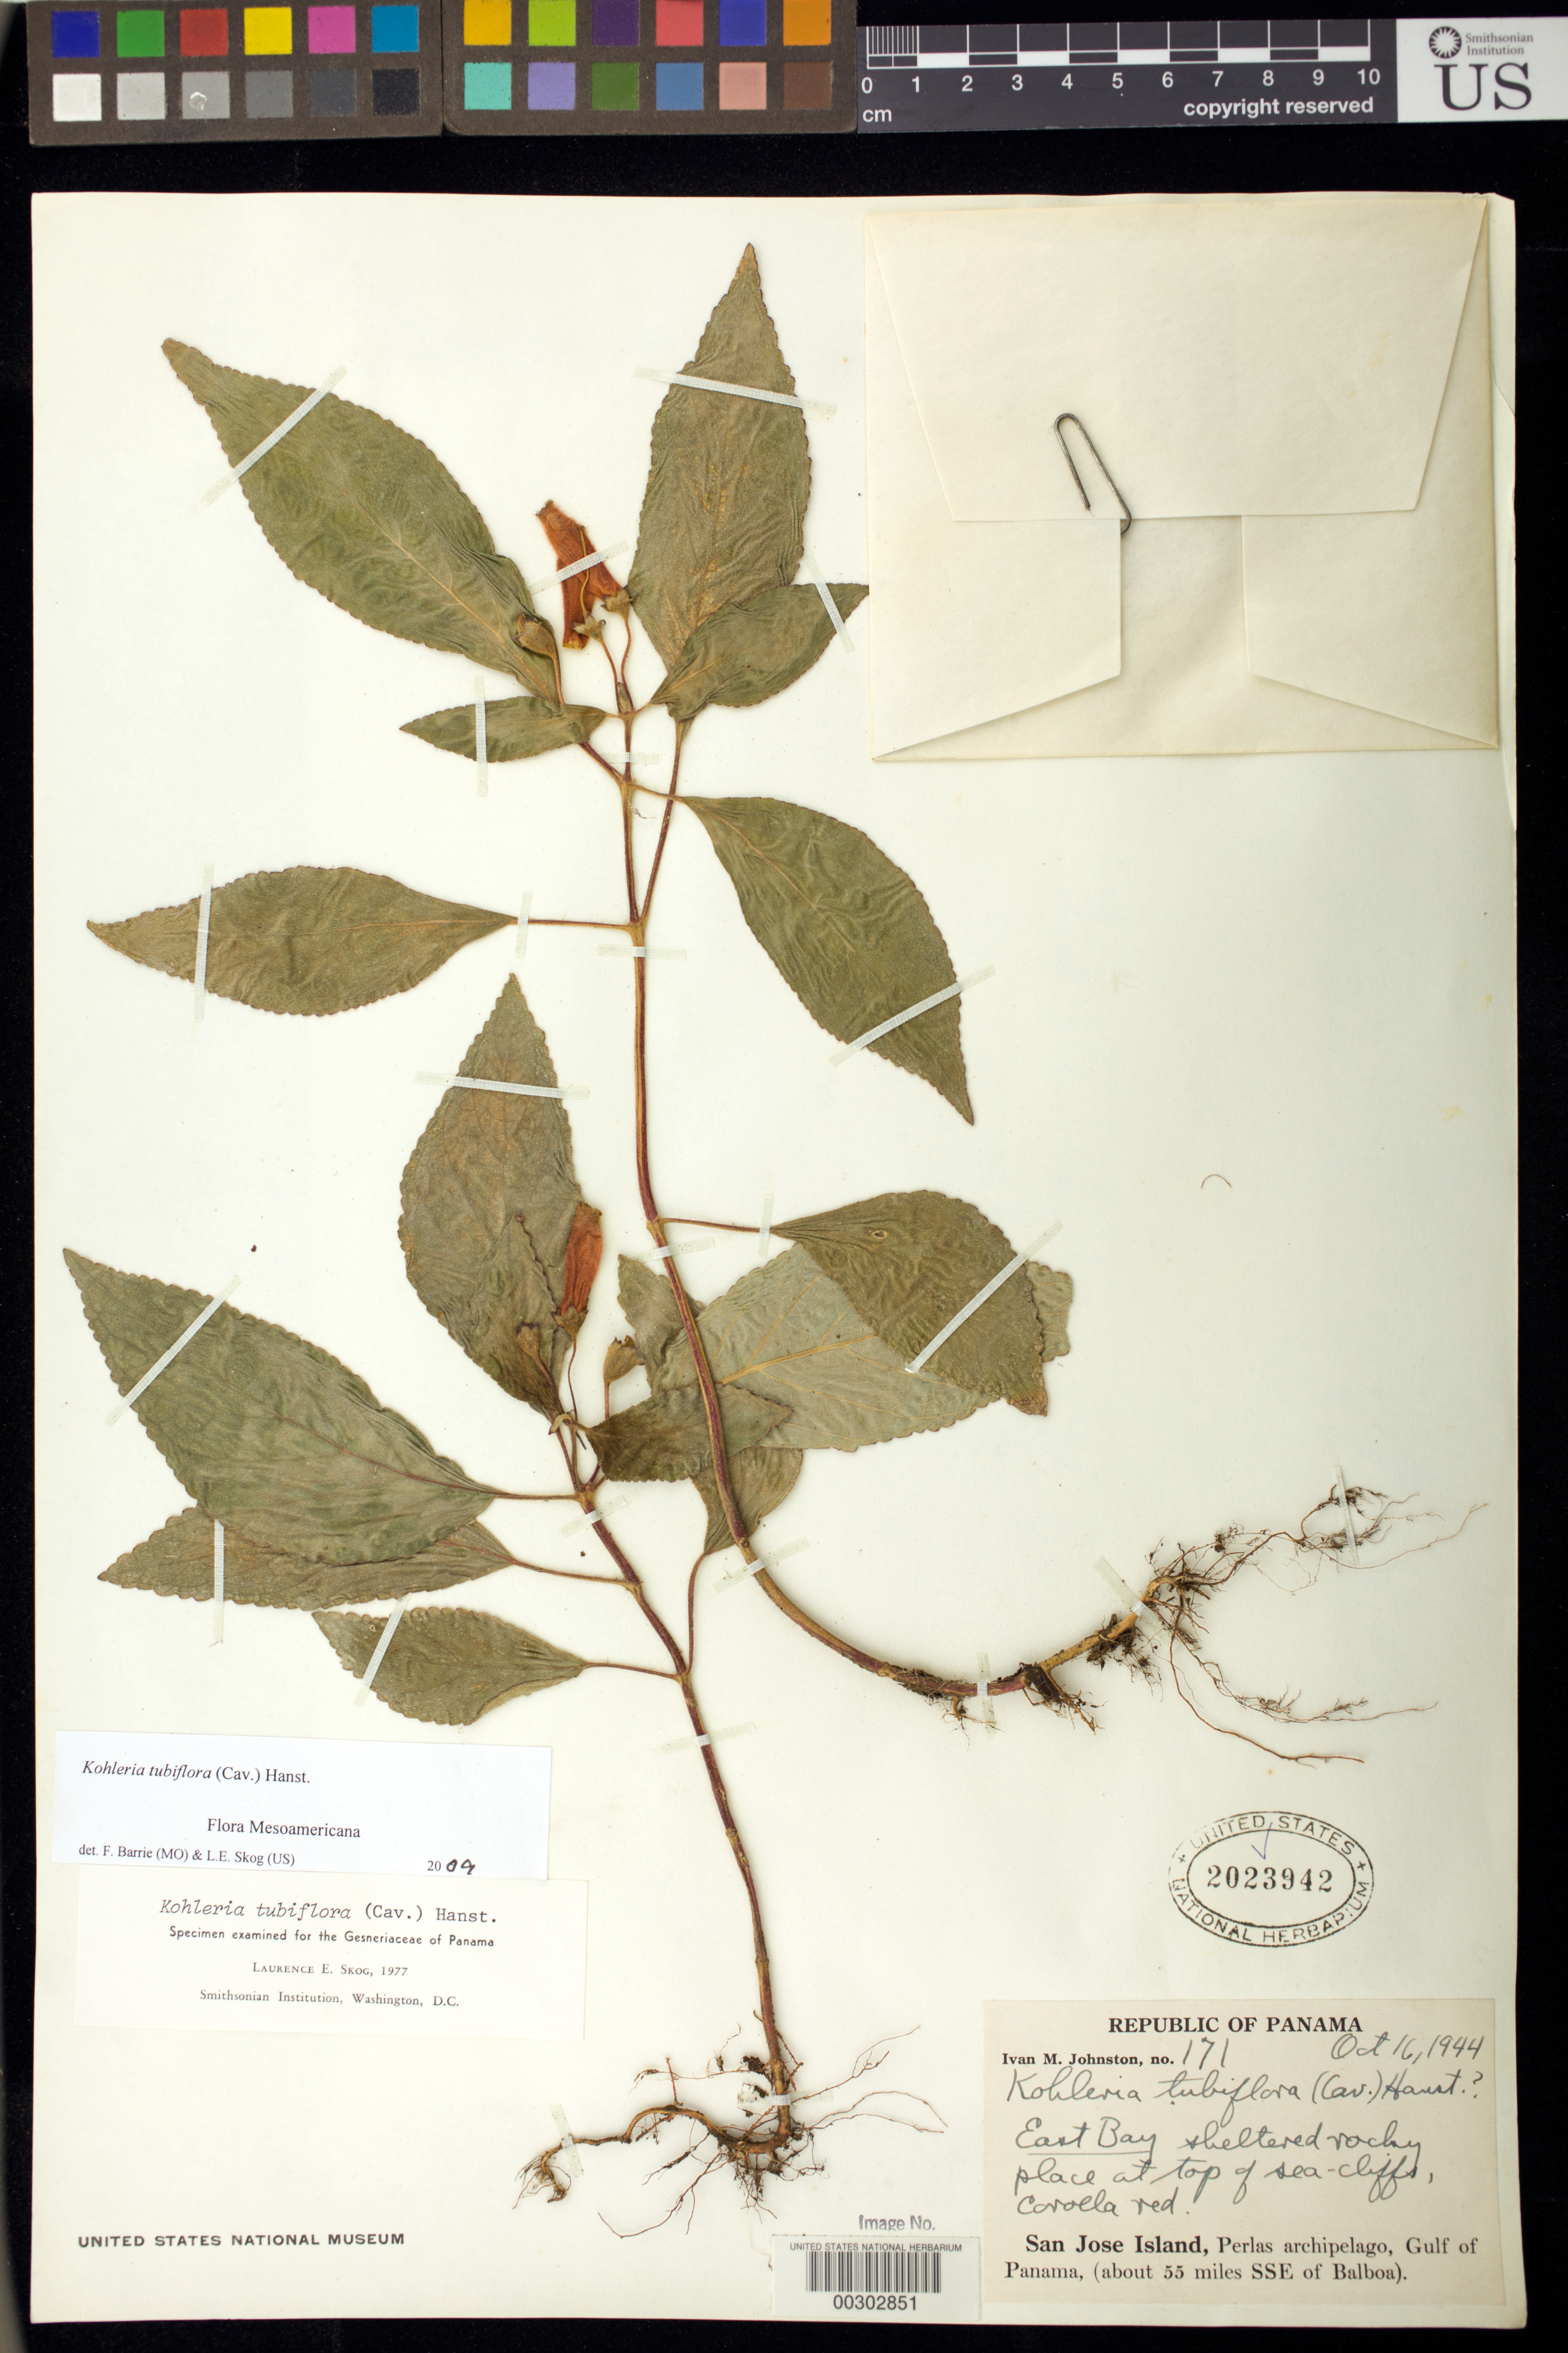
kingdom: Plantae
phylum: Tracheophyta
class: Magnoliopsida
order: Lamiales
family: Gesneriaceae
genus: Kohleria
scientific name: Kohleria tubiflora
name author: (Cav.) Hanst.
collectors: I.M. Johnston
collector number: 171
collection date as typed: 16 Oct 1944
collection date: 1944-10-16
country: Panama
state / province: Panamá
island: San Jose Island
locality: San Jose Island, Perlas Archipelago, Gulf of Panama, (about 55 mi SSE of Balboa), East bay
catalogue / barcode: US 2023942